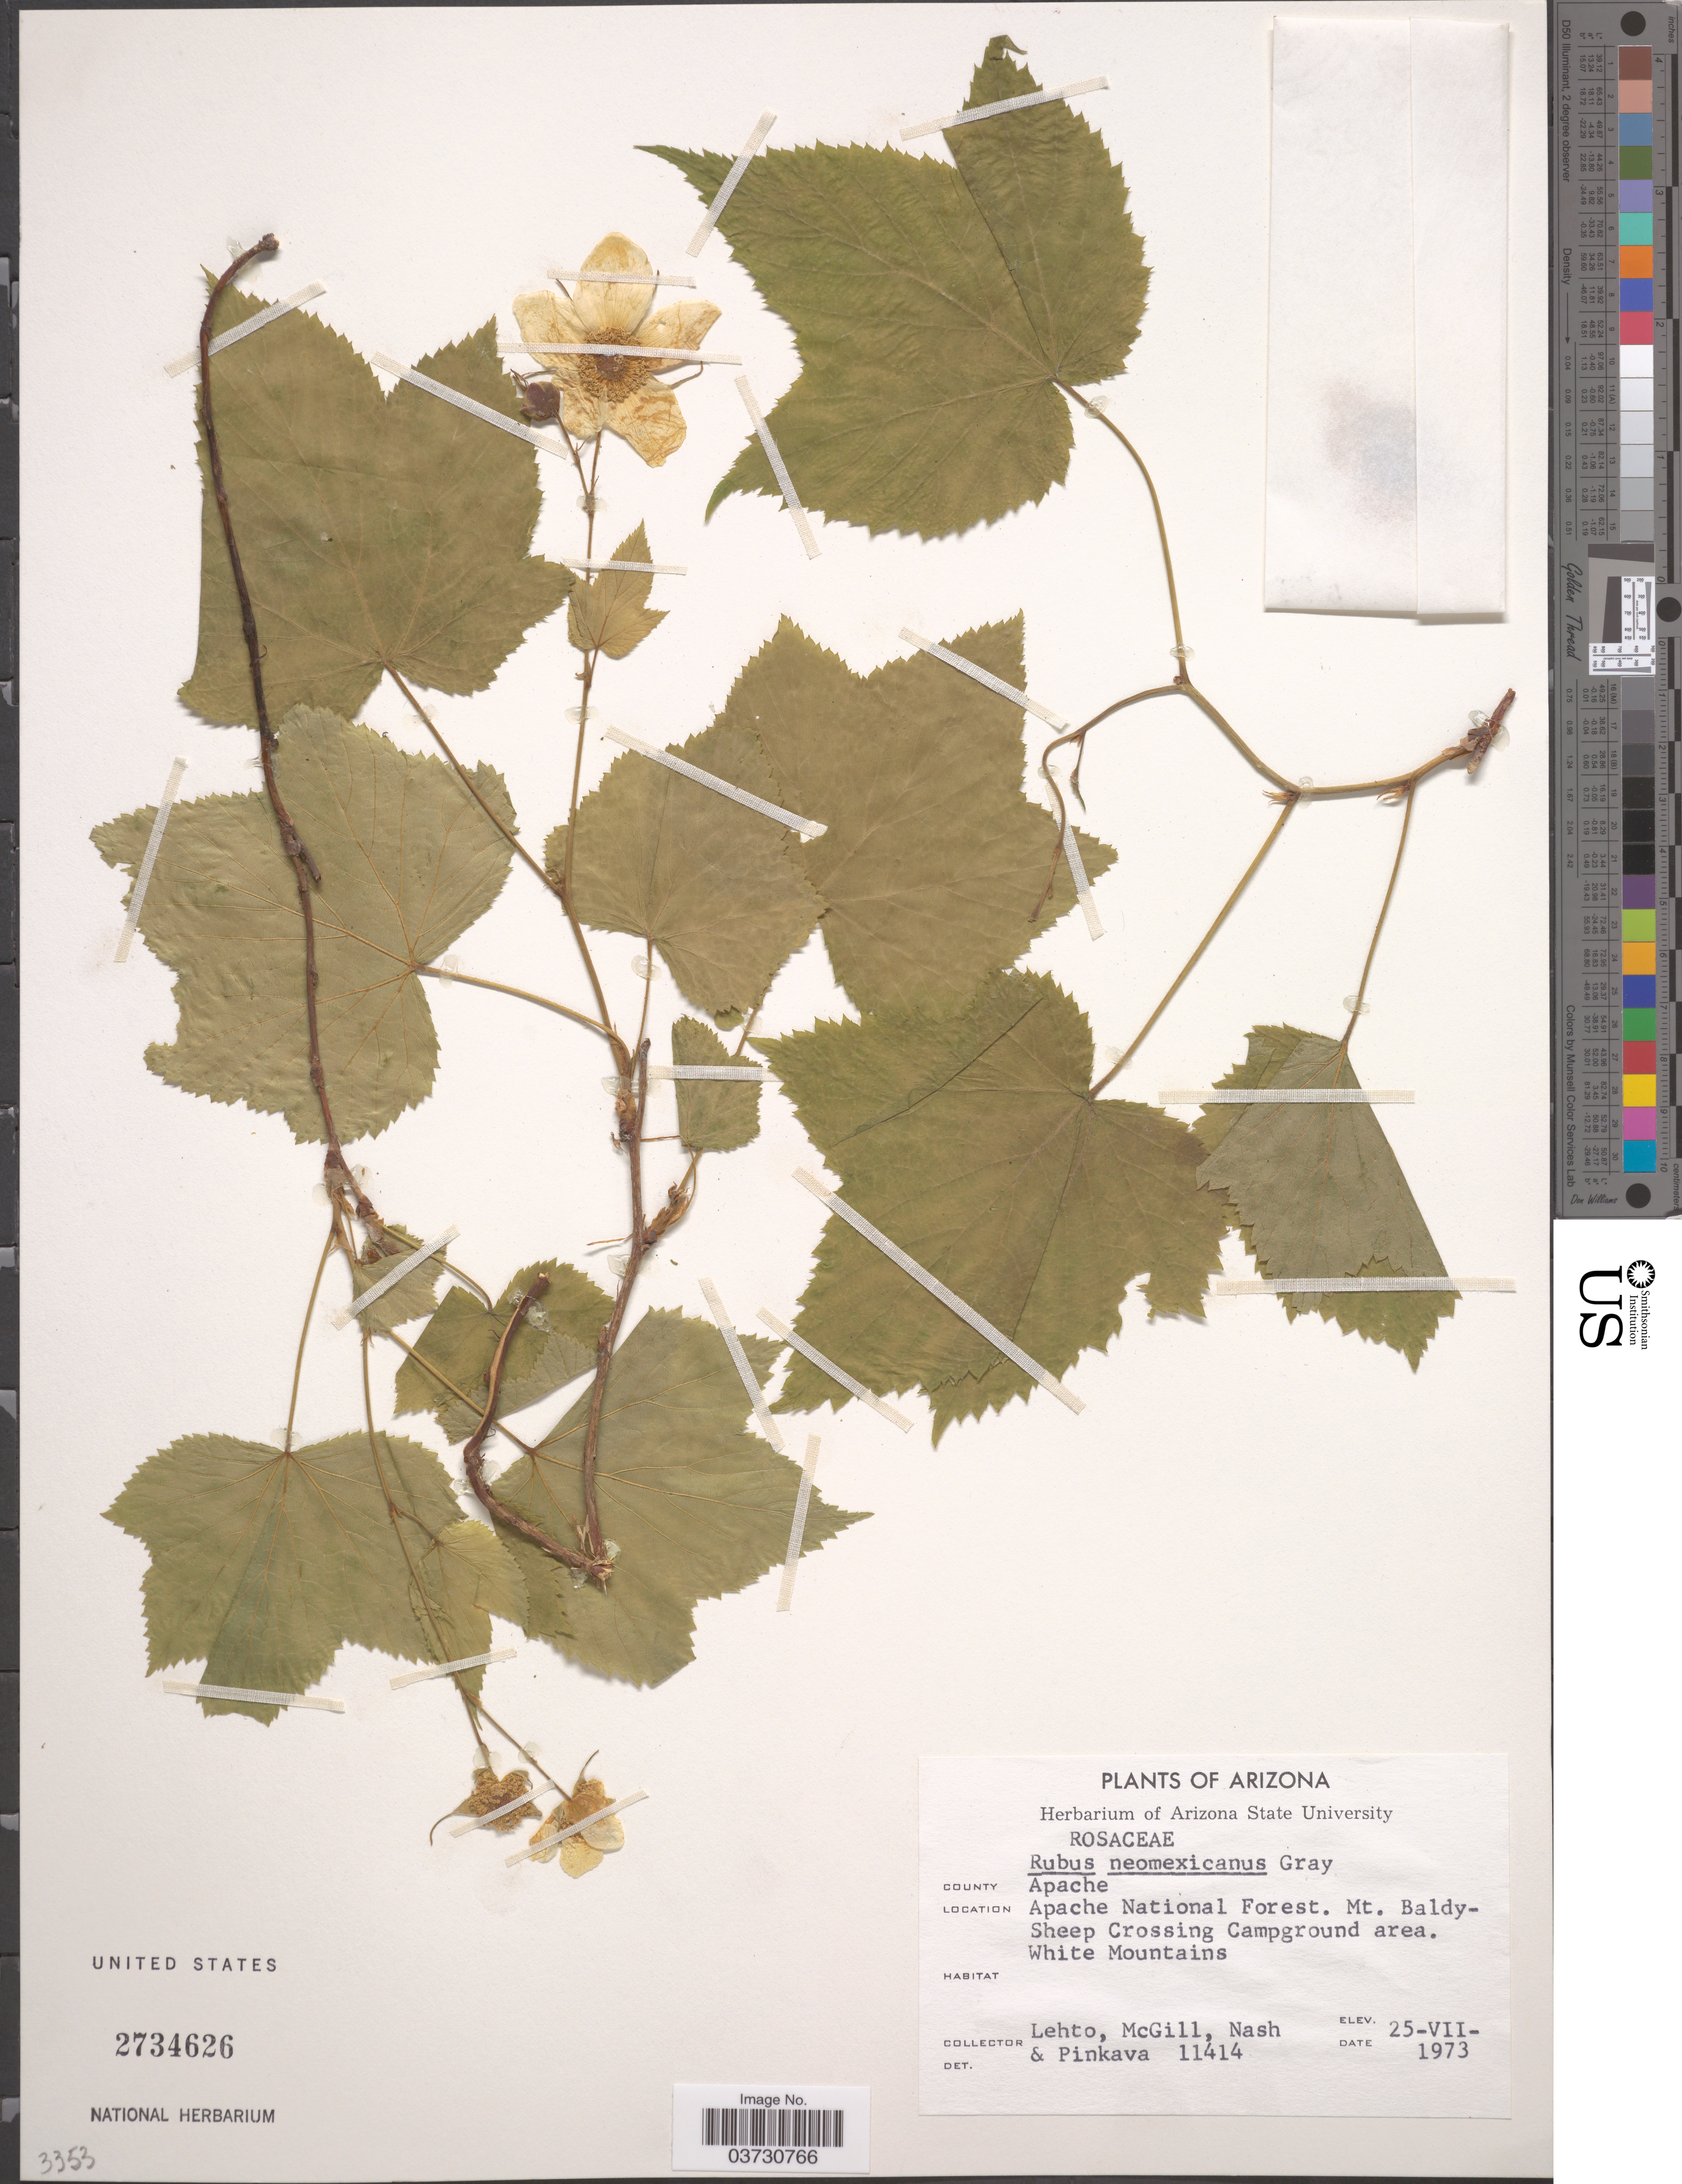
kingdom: Plantae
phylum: Tracheophyta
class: Magnoliopsida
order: Rosales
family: Rosaceae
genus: Rubus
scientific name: Rubus neomexicanus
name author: A. Gray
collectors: -. Lehto, -. McGill, -- Nash & -. Pinkava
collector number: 11414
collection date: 1973-07-25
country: United States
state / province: Arizona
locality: County Apache. Apache National Forest. Mt. Baldy-Sheep Crossing Campground area. White Mountains.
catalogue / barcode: US 2734626